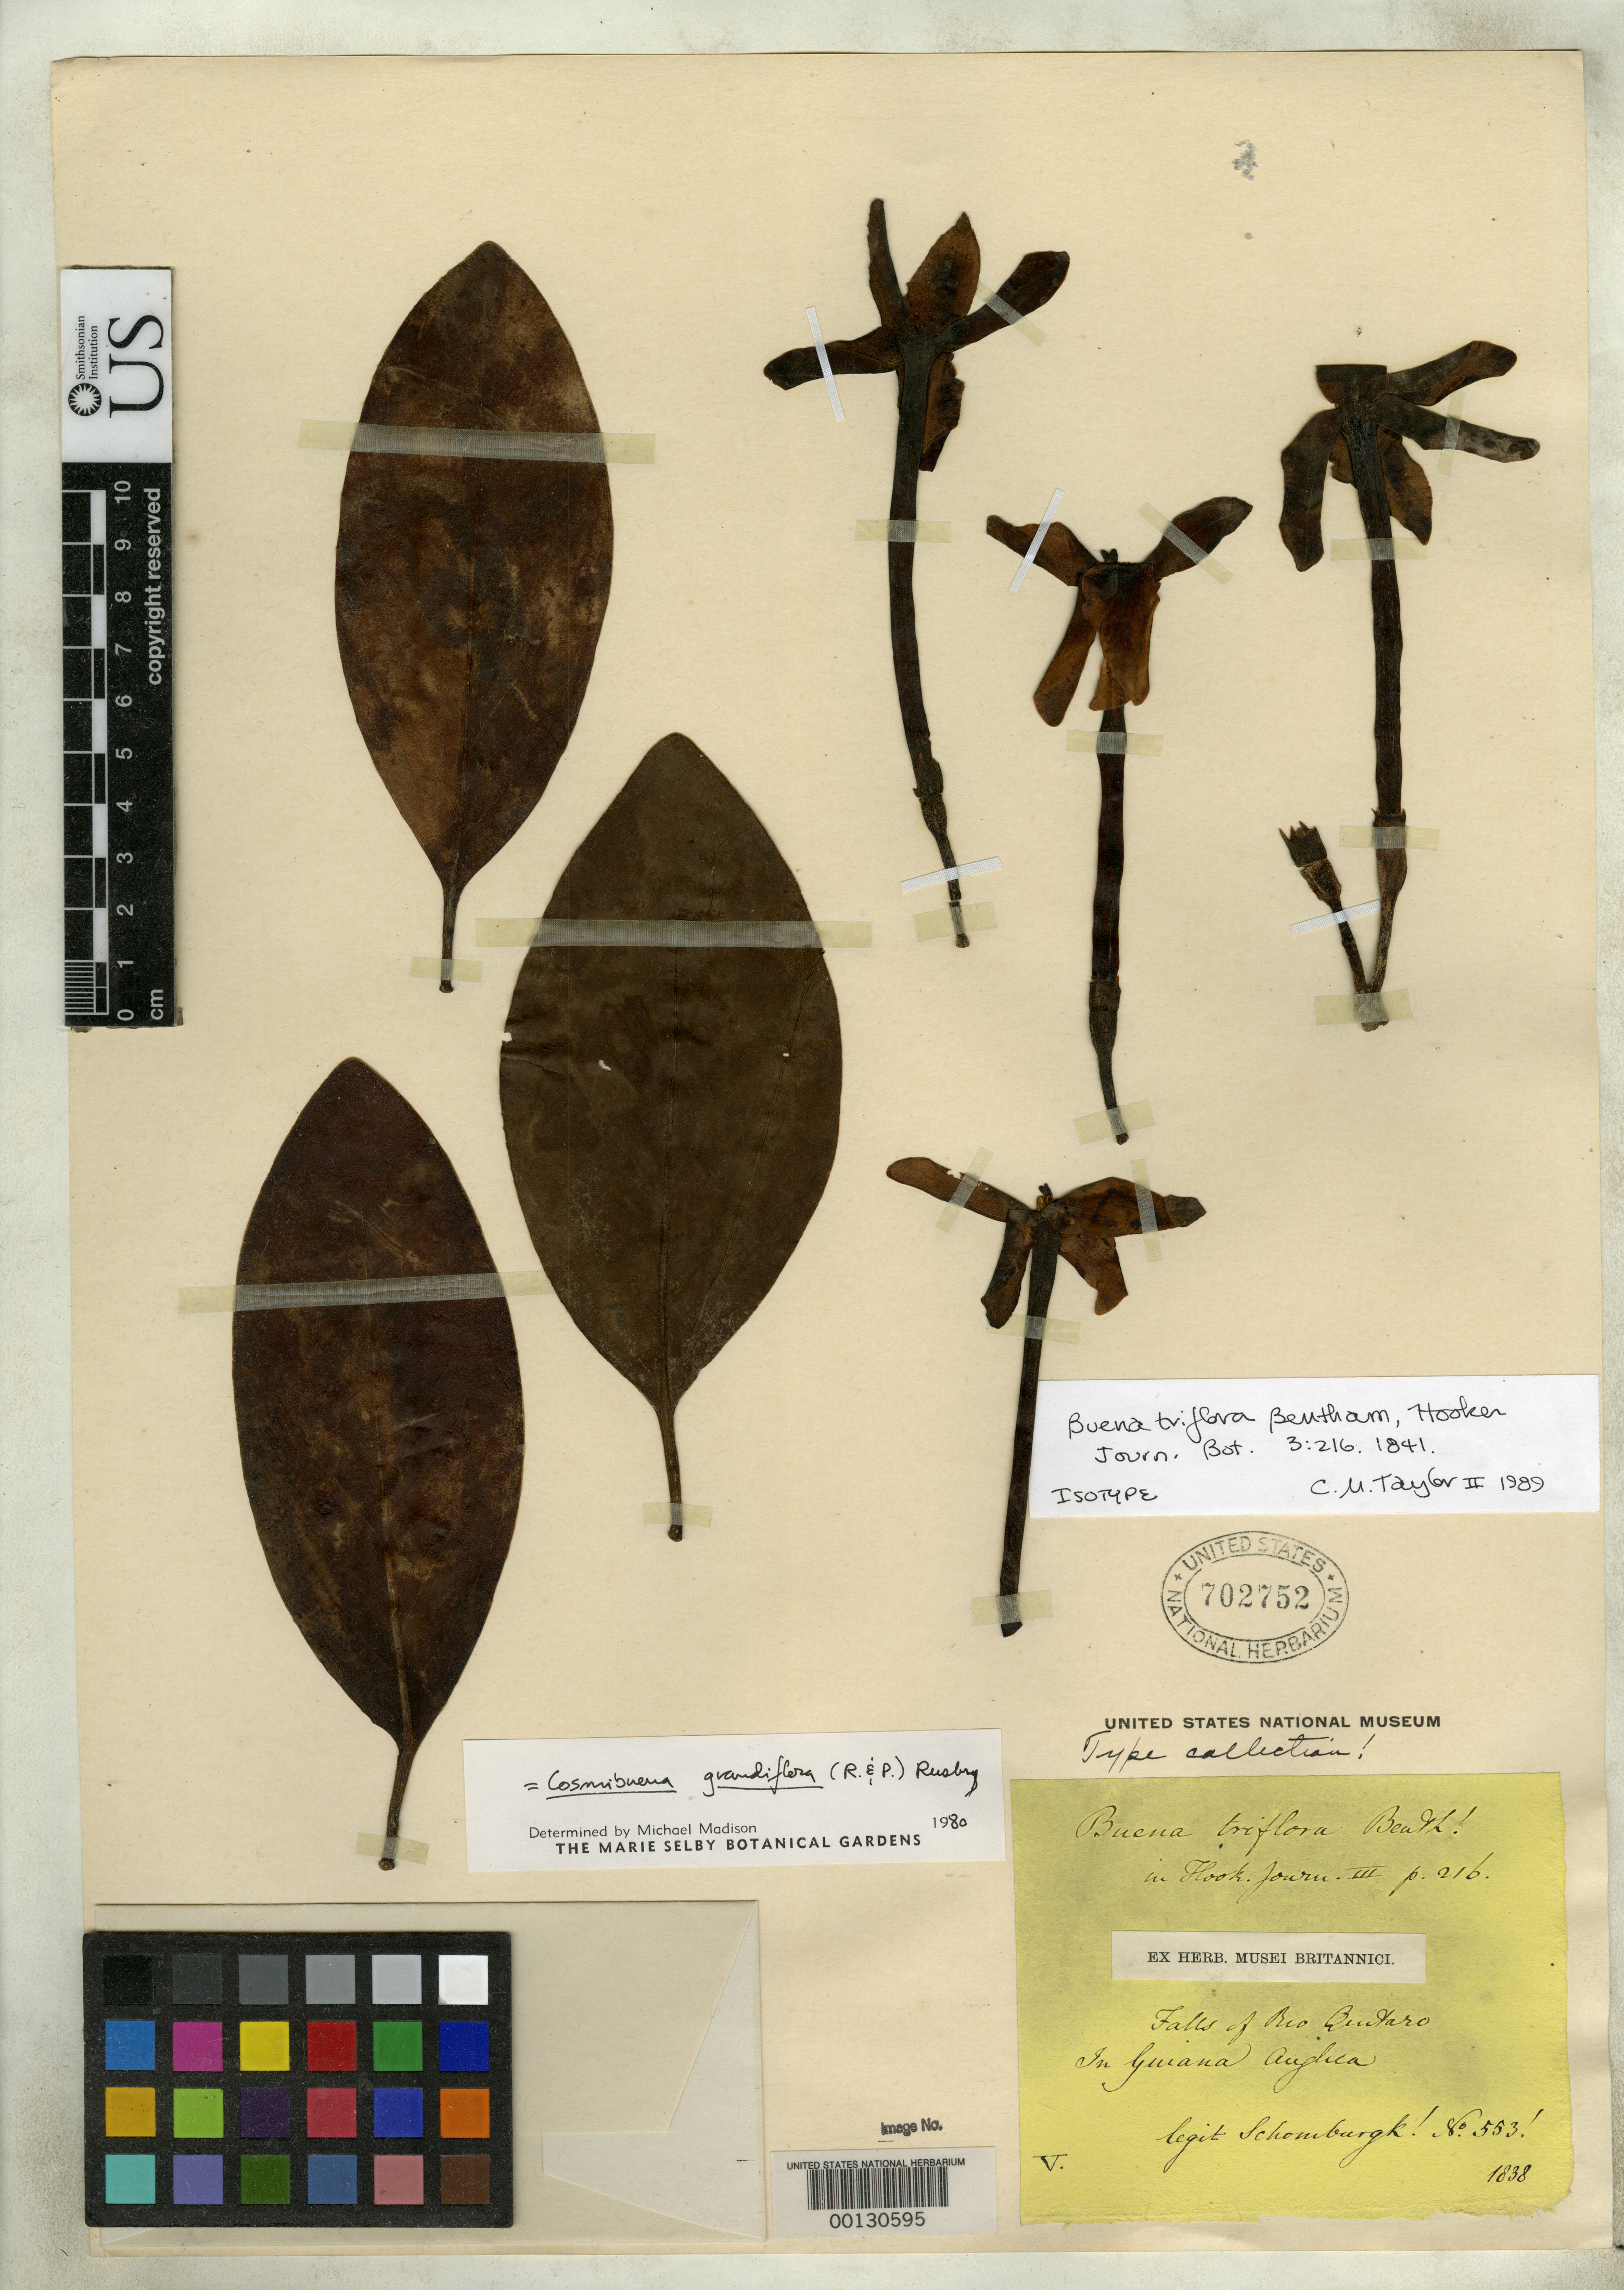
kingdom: Plantae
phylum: Tracheophyta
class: Magnoliopsida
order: Gentianales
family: Rubiaceae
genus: Buena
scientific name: Buena triflora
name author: Benth.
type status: Isotype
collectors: R. H. Schomburgk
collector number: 553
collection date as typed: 1838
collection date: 1838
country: Guyana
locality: Rio Quitaro (country as "British Guiana").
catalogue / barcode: US 702752